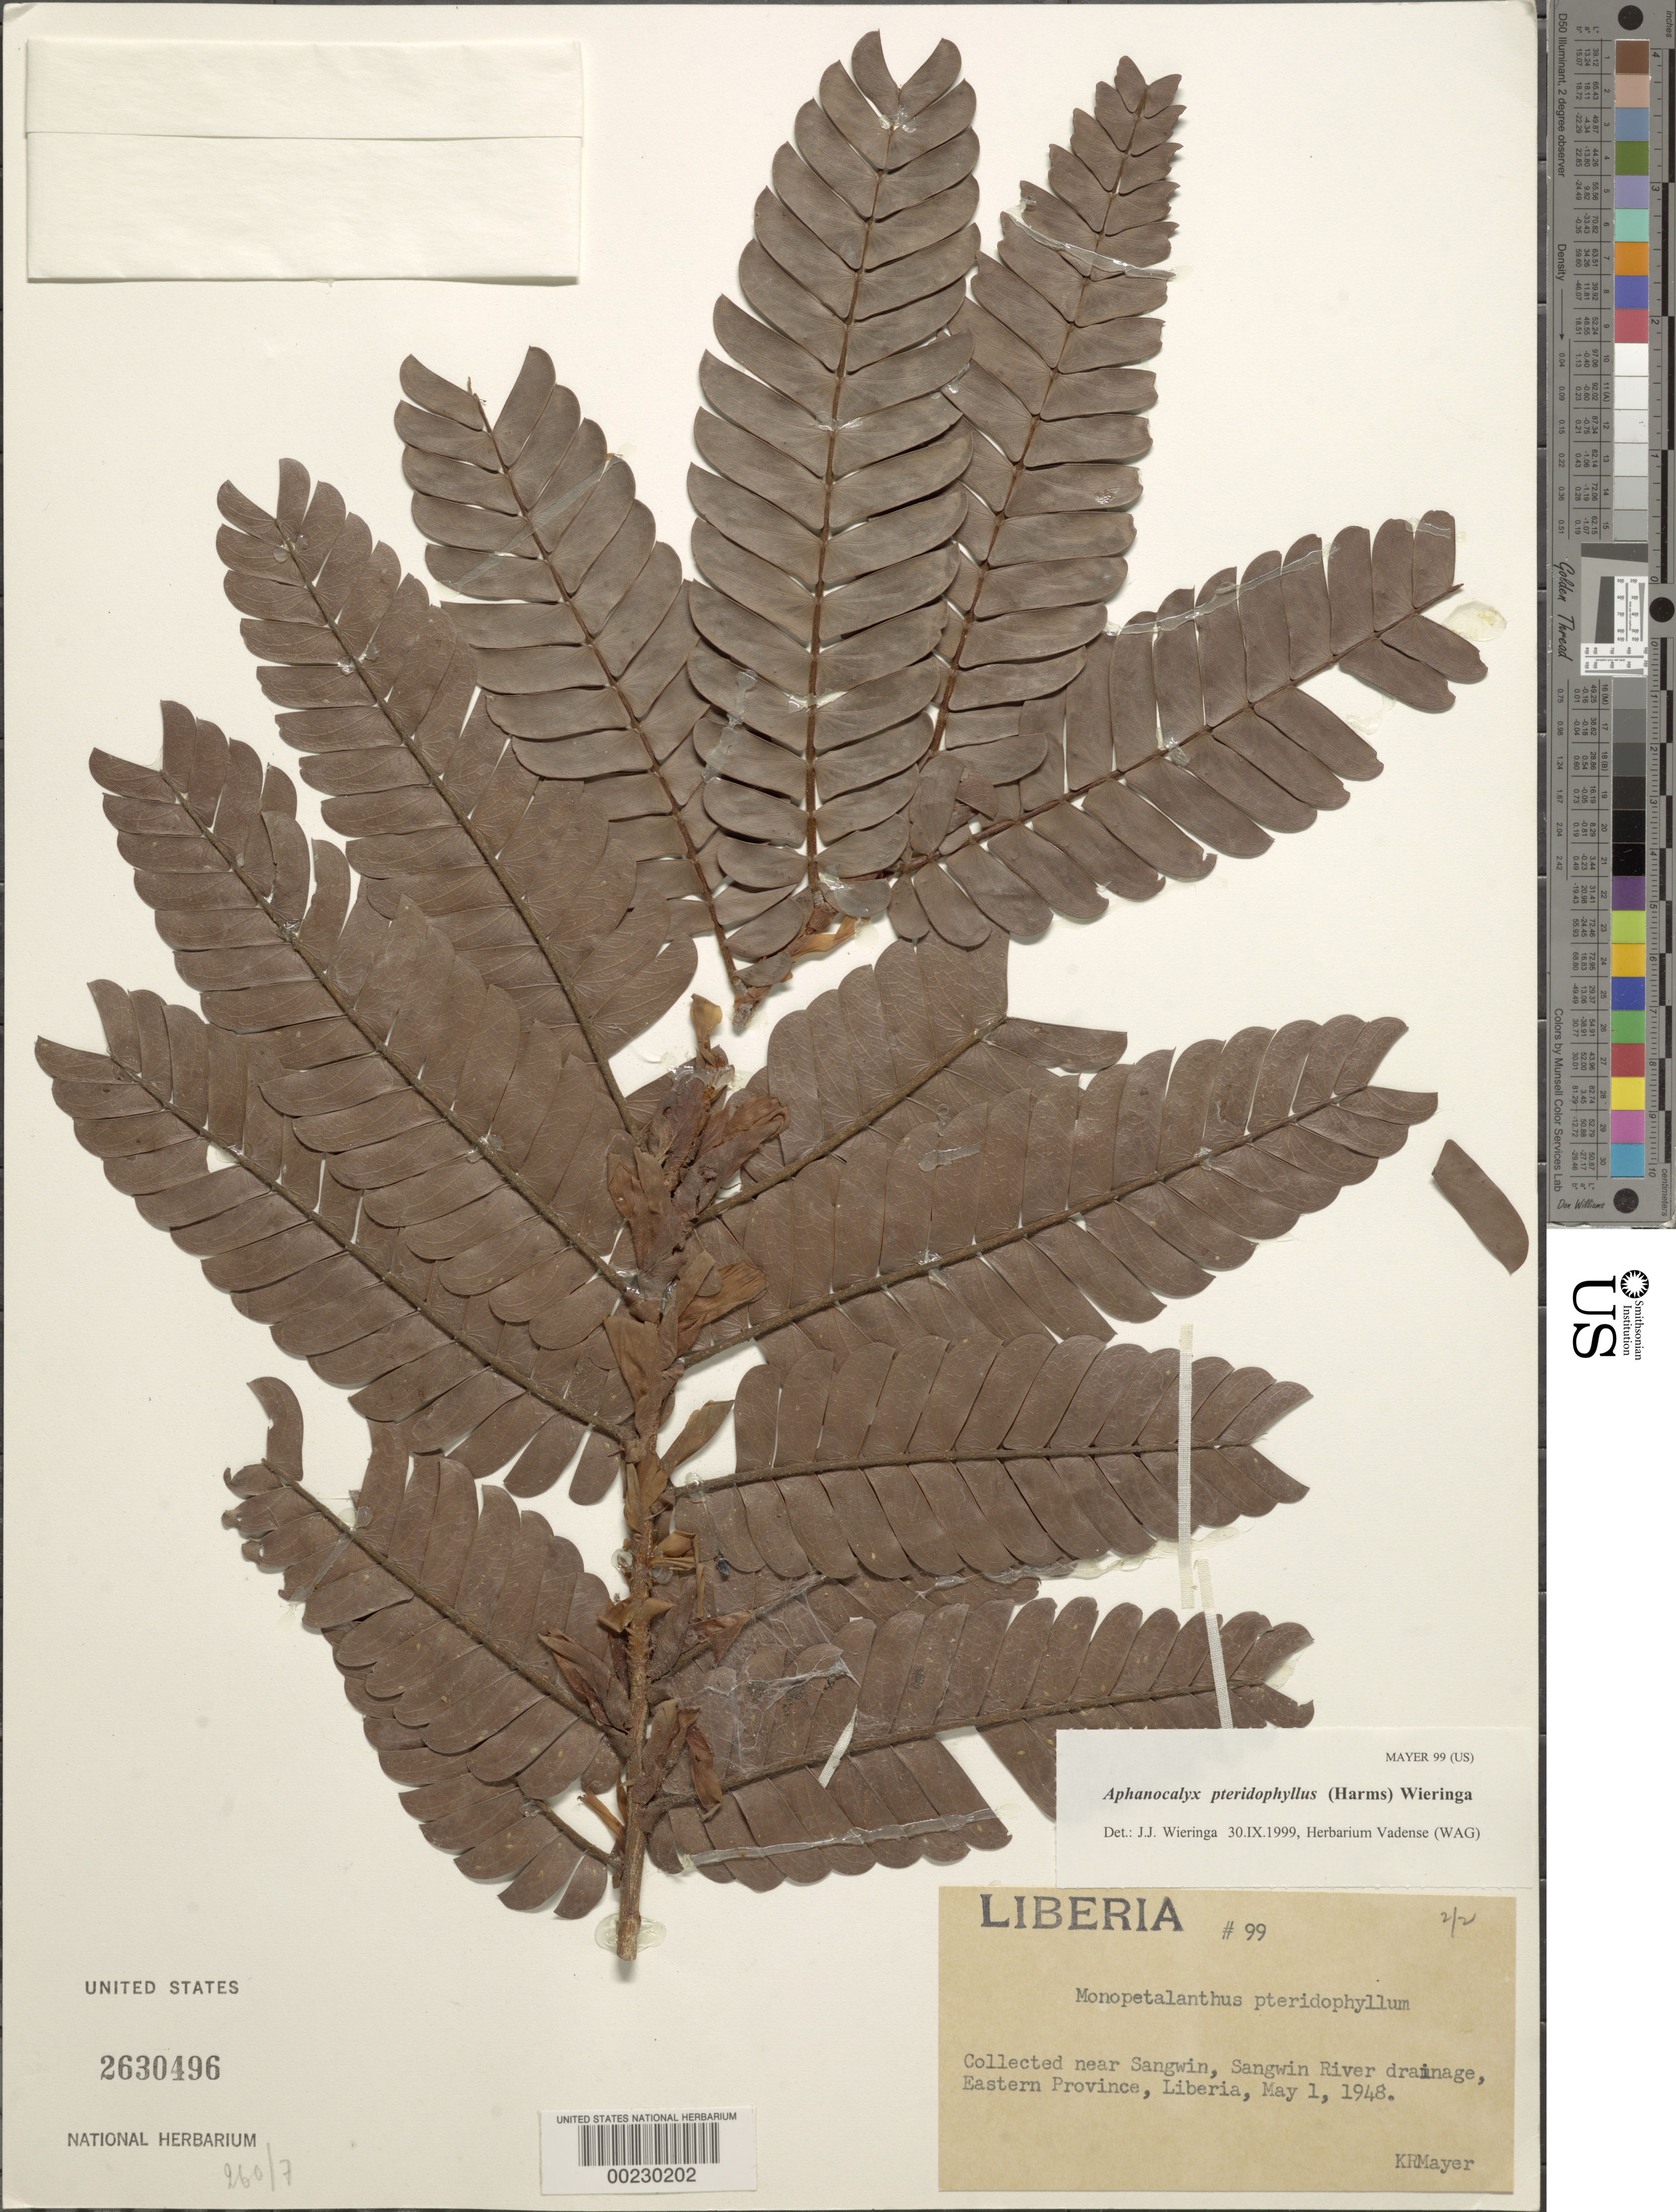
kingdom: Plantae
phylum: Tracheophyta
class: Magnoliopsida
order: Fabales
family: Fabaceae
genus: Aphanocalyx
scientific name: Aphanocalyx pteridophyllus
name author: (Harms) Wieringa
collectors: K. R. Mayer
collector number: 99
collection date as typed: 01 May 1948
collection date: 1948-05-01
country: Liberia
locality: Near Sangwin, Sangwin River drainage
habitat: River drainage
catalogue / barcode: US 2630496